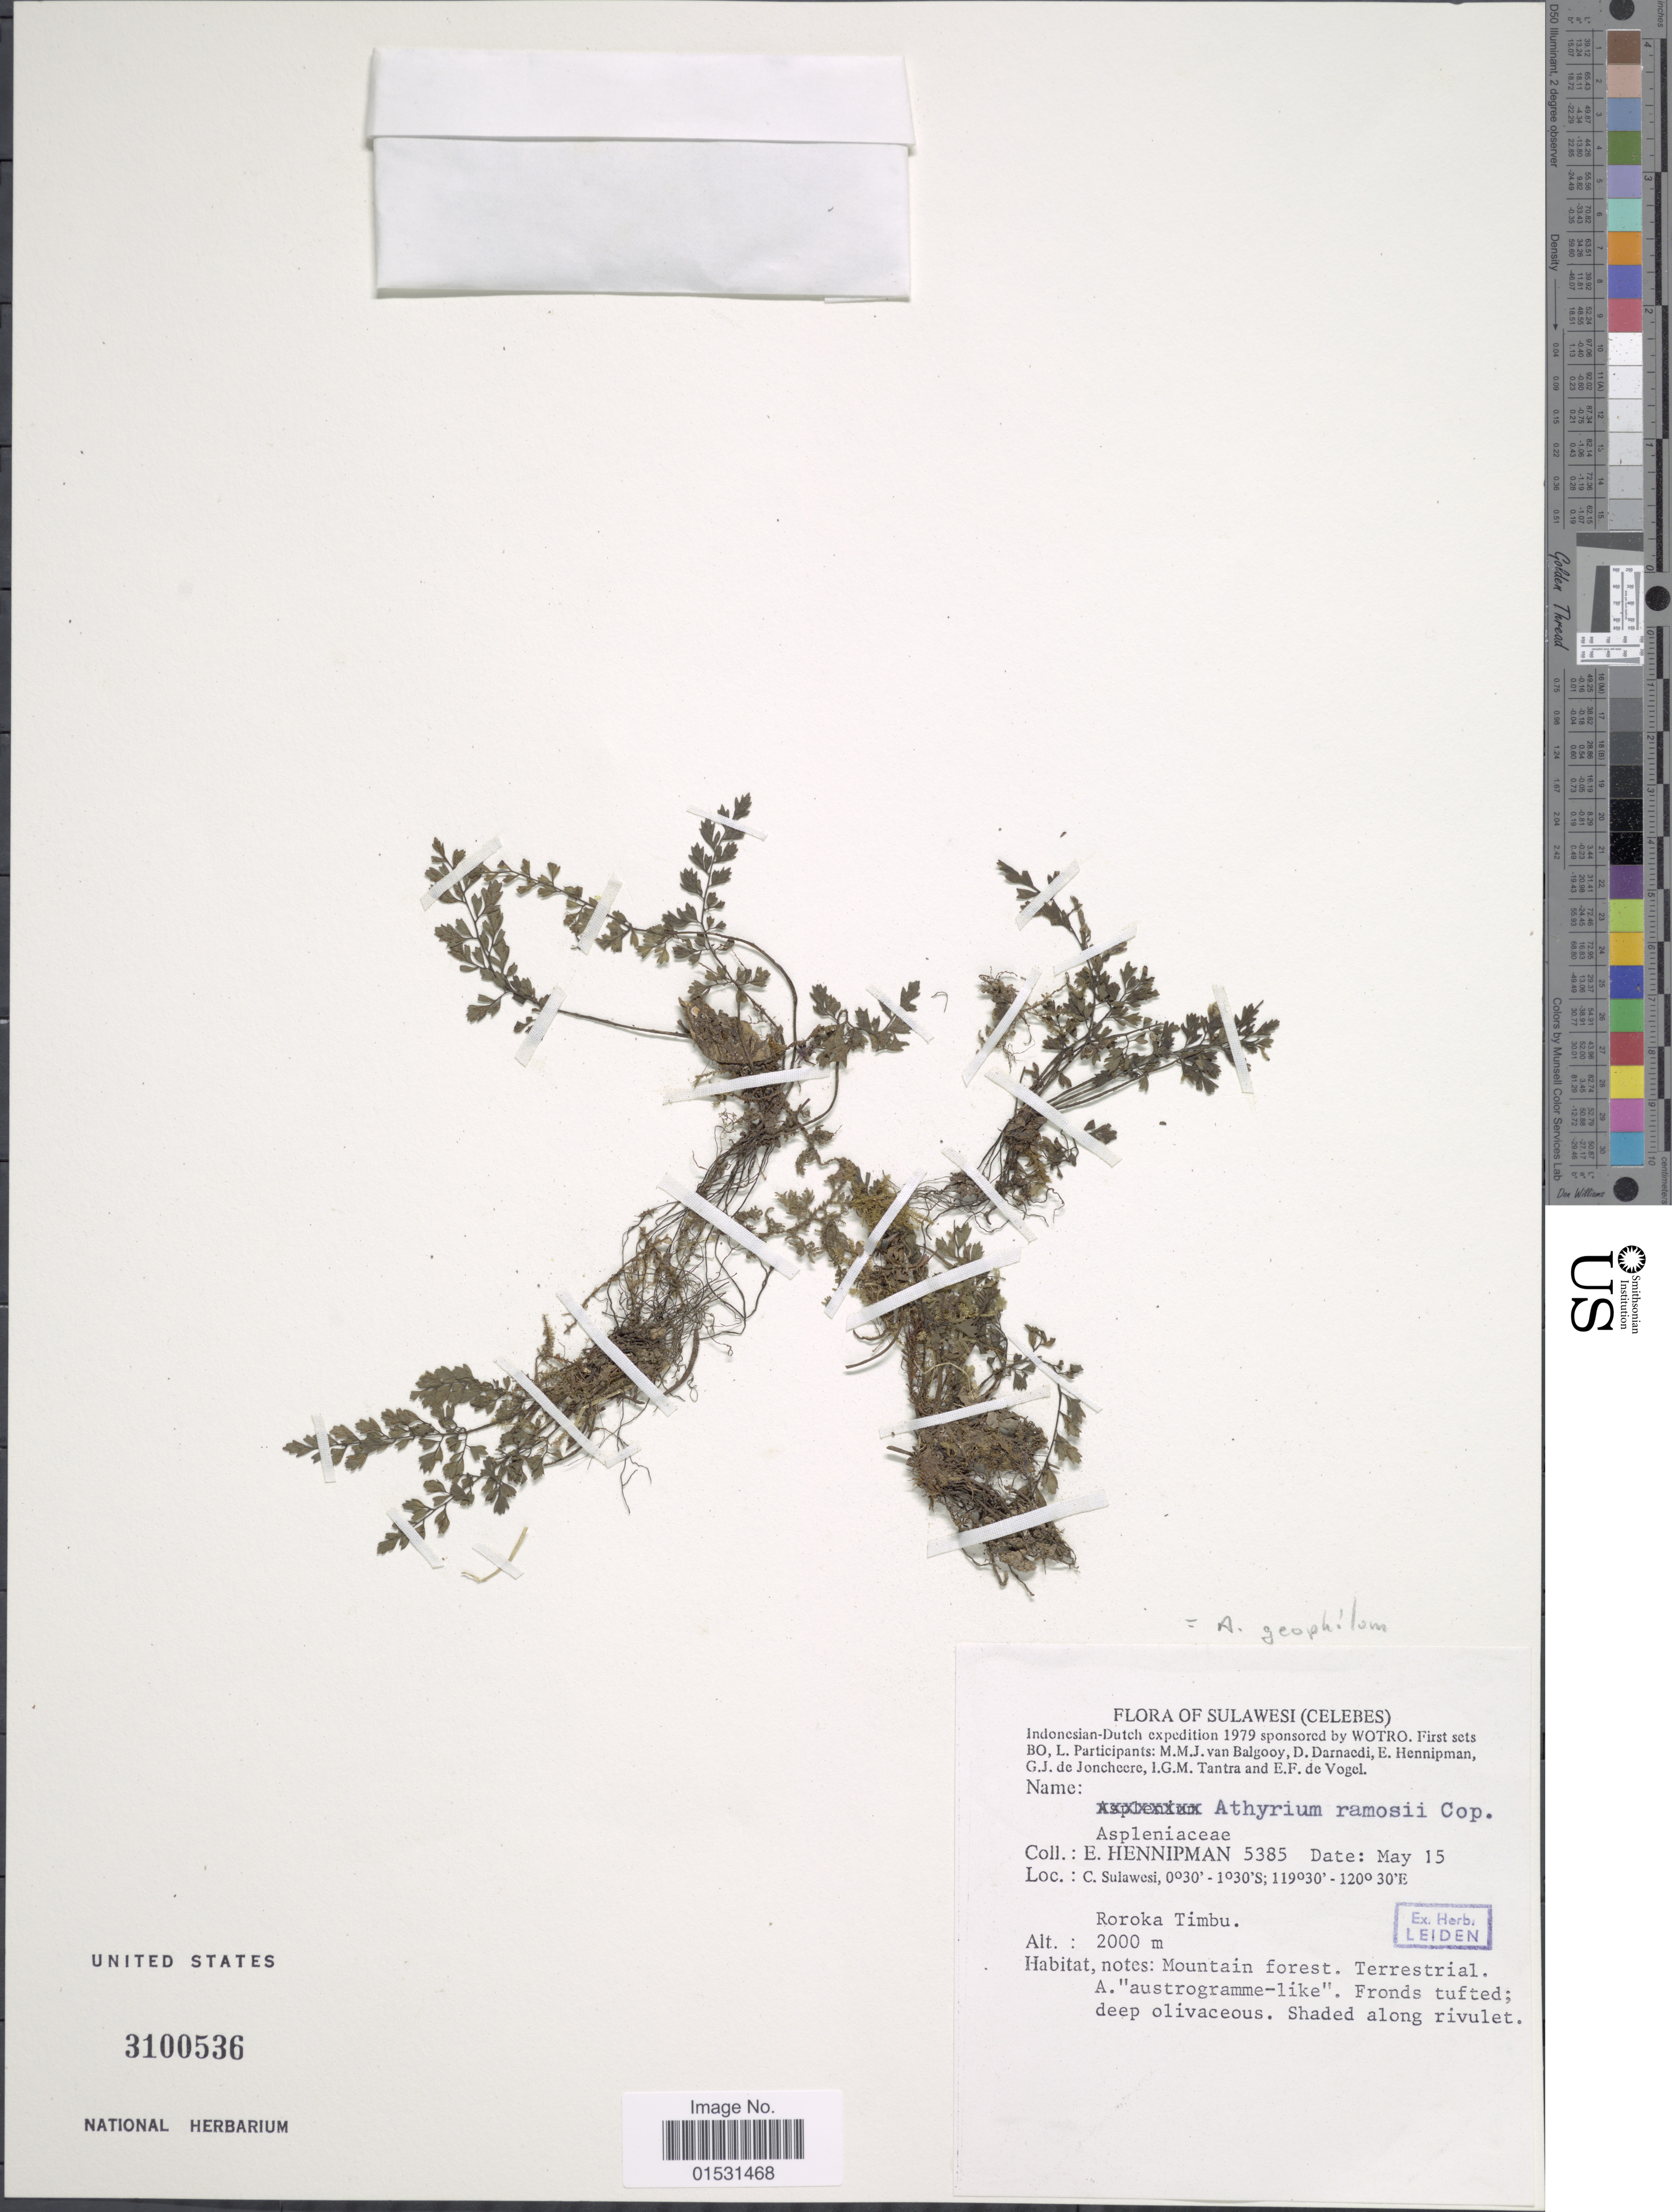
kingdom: Plantae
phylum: Tracheophyta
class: Polypodiopsida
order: Polypodiales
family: Athyriaceae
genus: Athyrium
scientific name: Athyrium geophilum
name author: Copel.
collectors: E. Hennipman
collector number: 5385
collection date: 1979-05-15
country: Indonesia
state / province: Sulawesi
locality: Celebes. C. Sulawesi. Roroka Timbu.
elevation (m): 2000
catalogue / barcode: US 3100536